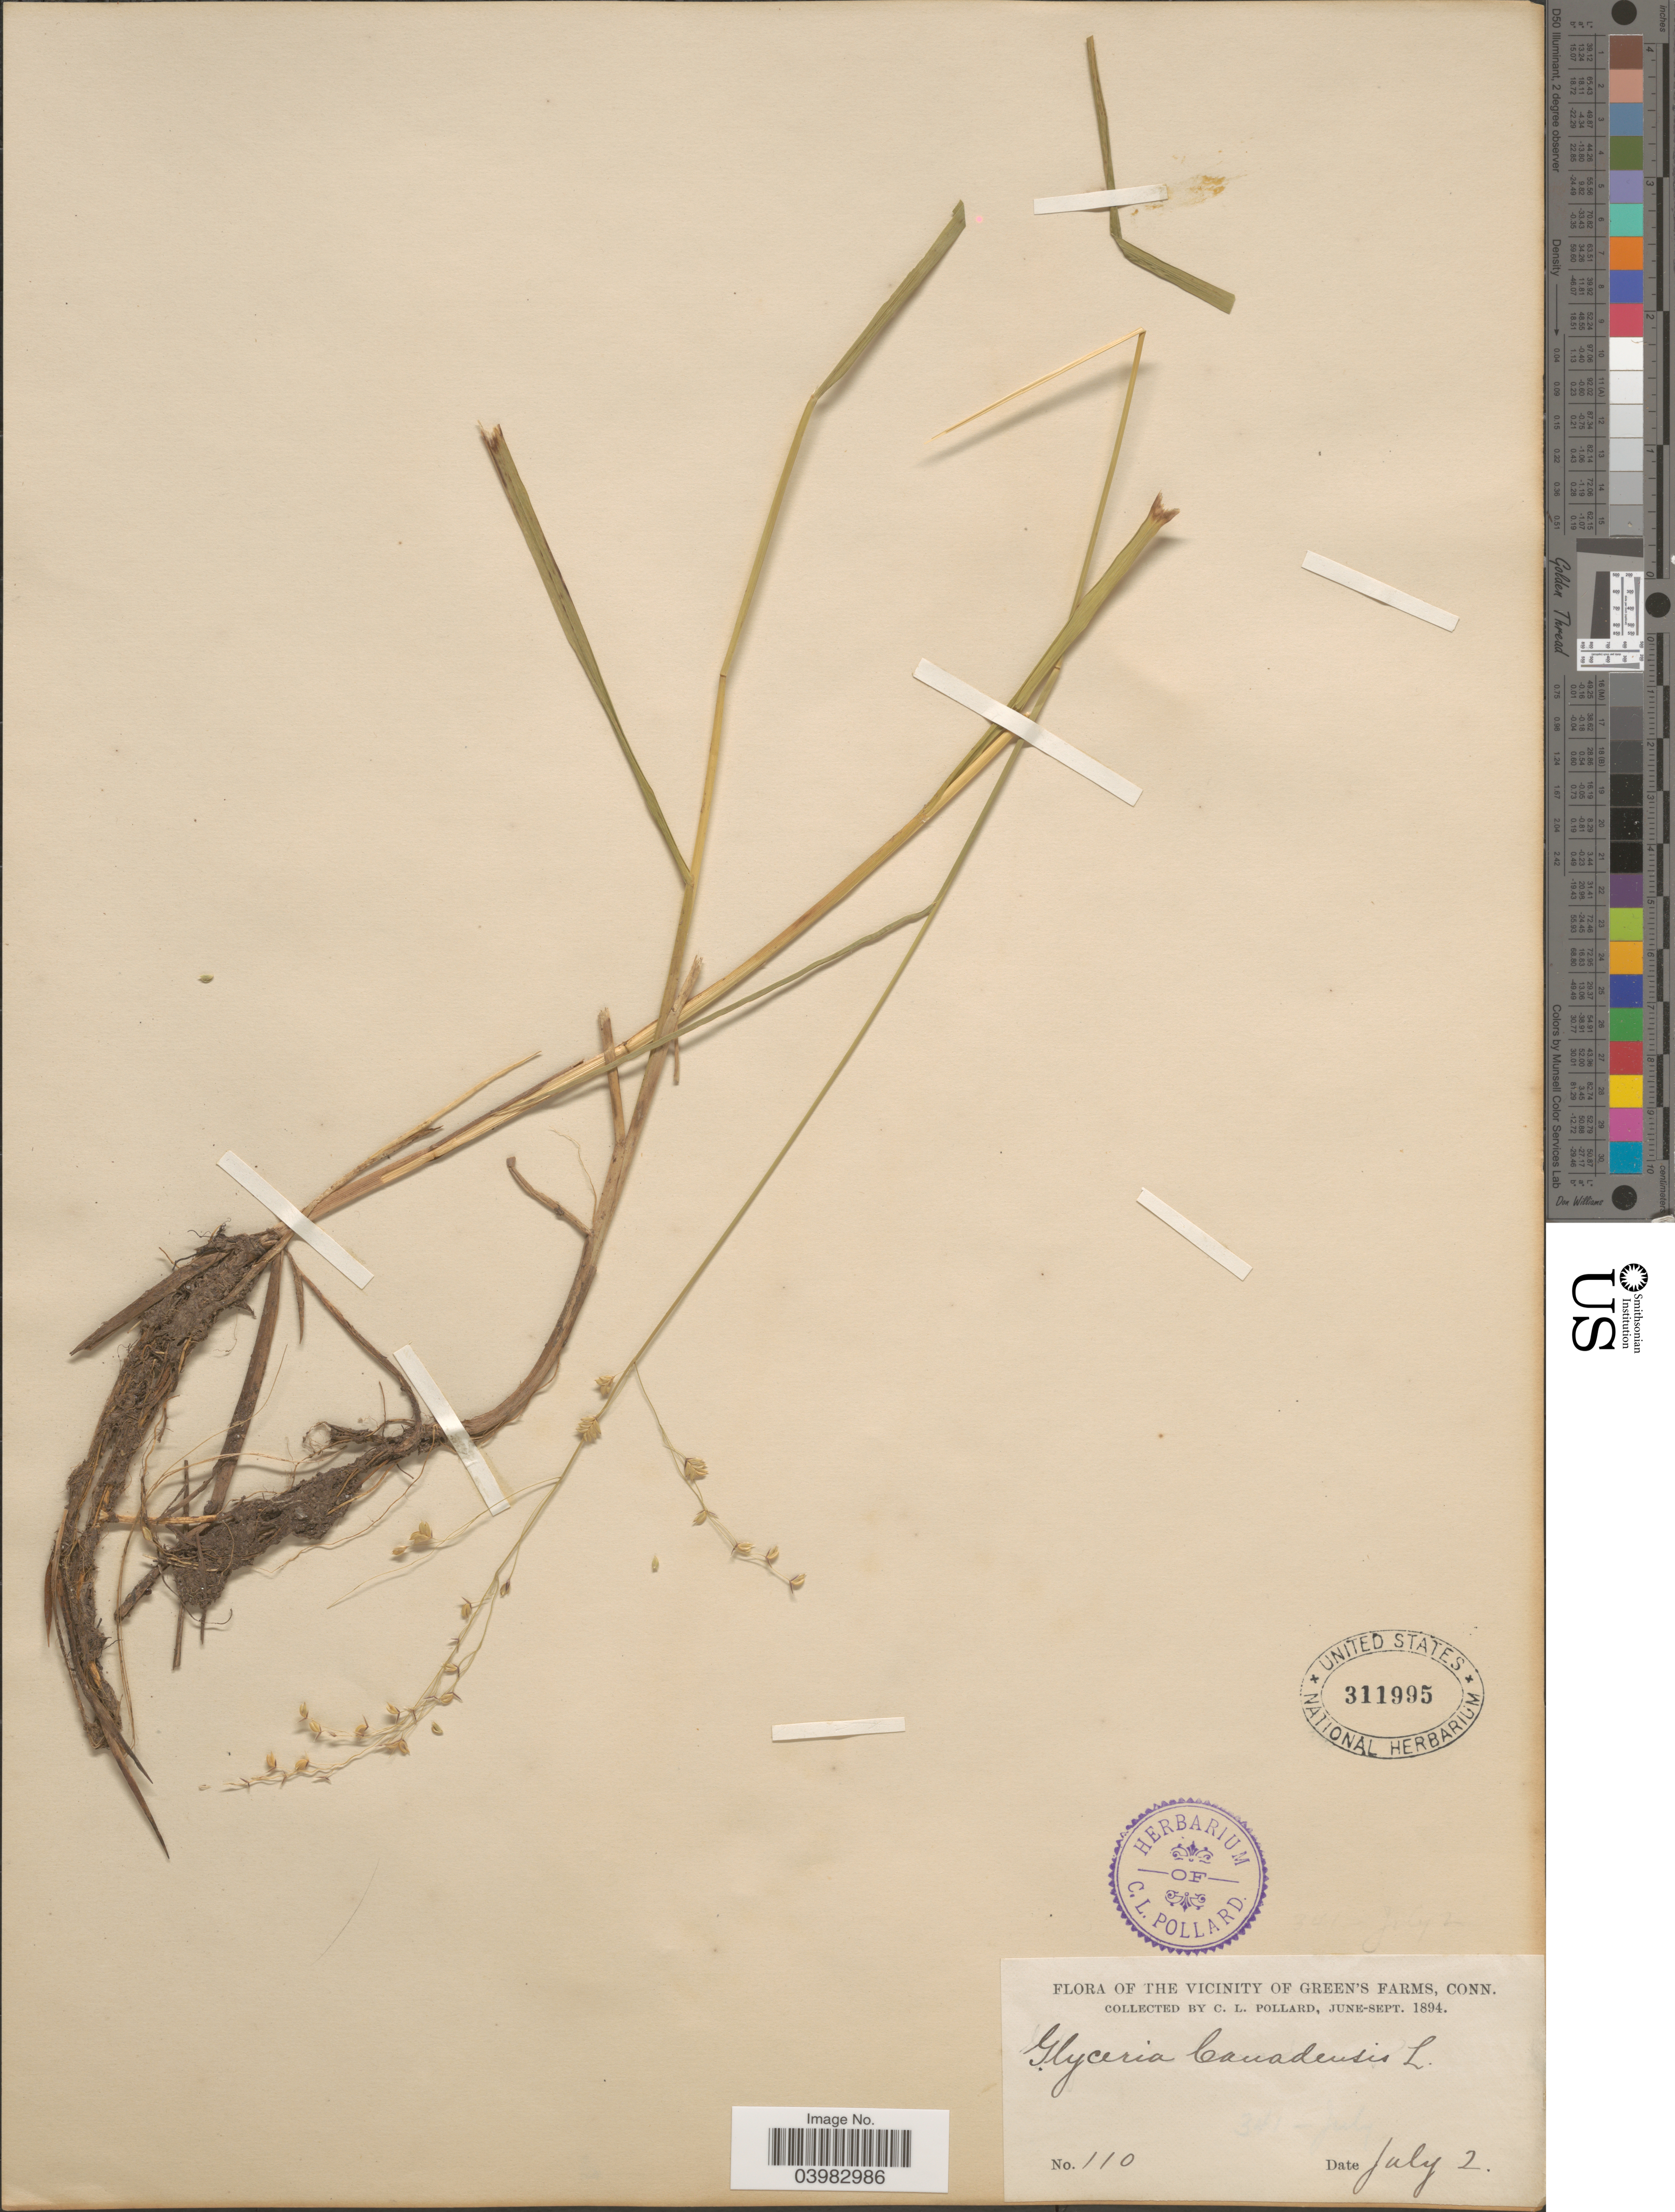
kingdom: Plantae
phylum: Tracheophyta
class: Liliopsida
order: Poales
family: Poaceae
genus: Glyceria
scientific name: Glyceria canadensis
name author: (Michx.) Trin.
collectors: C. L. Pollard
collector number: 110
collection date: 1894-07-02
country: United States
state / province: Connecticut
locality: The vicinity of Green's Farms.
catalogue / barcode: US 311995